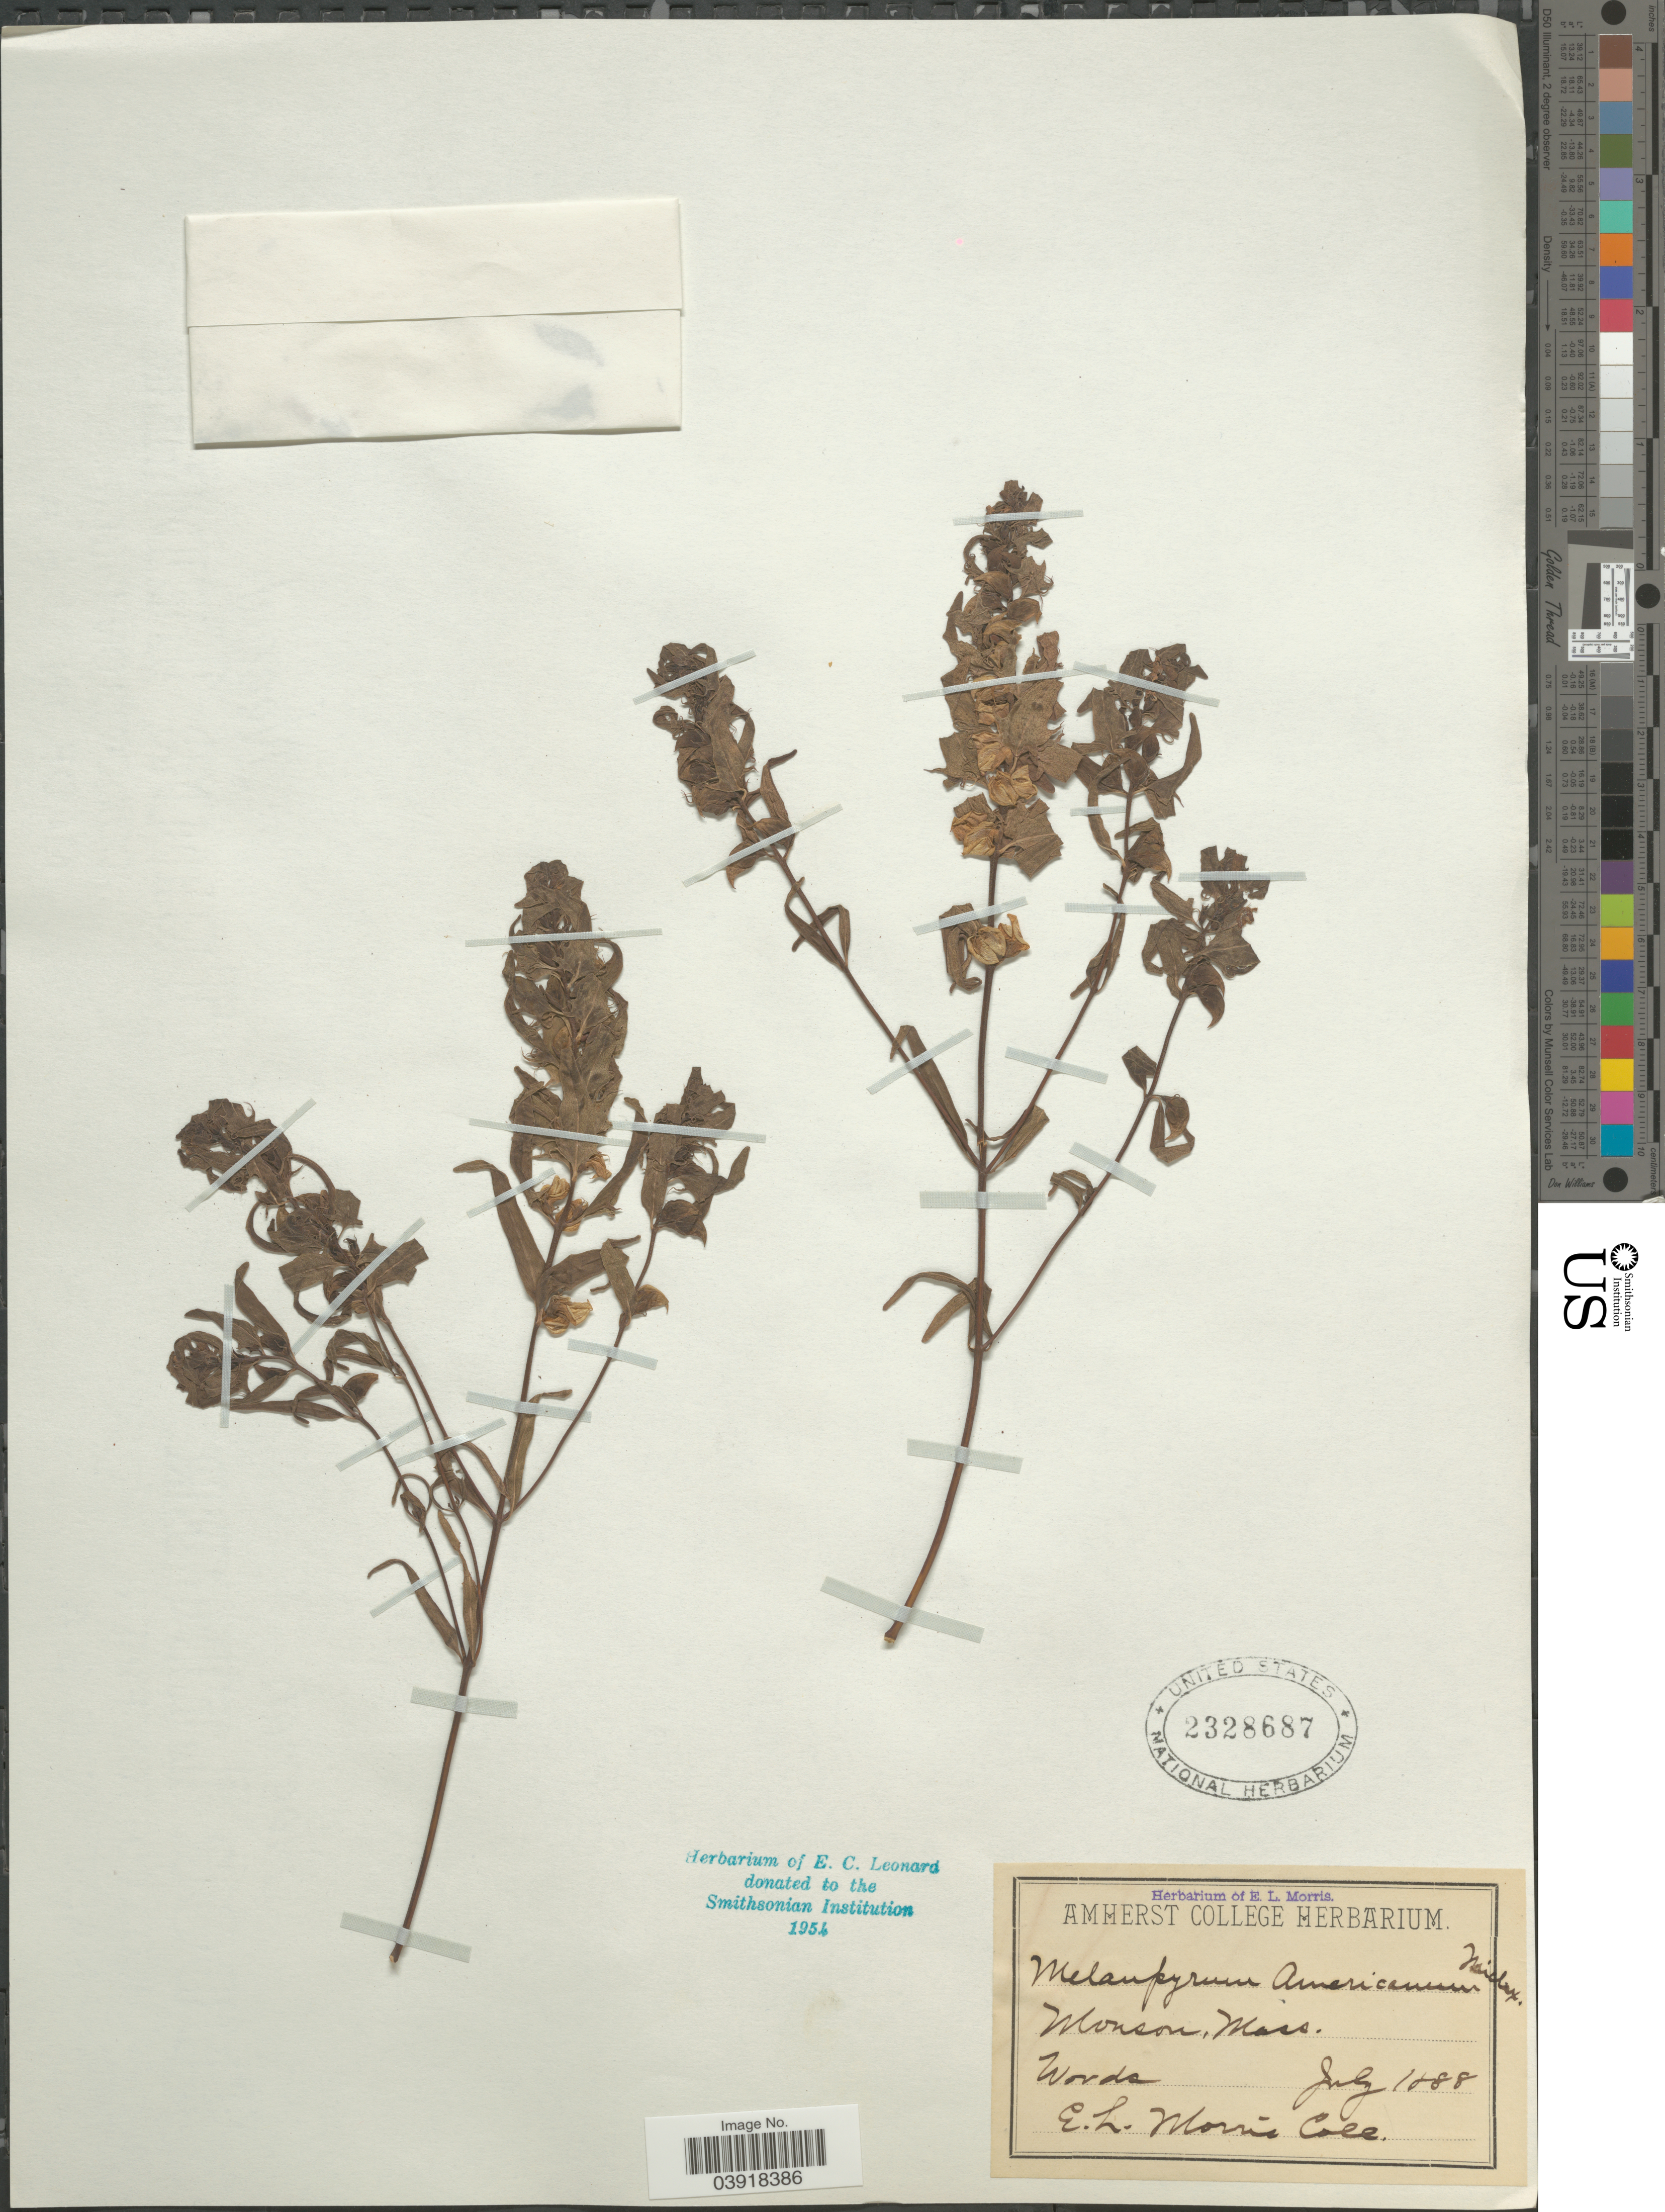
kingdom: Plantae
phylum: Tracheophyta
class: Magnoliopsida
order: Lamiales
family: Orobanchaceae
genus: Melampyrum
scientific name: Melampyrum sp.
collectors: E. Morris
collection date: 1888-07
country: United States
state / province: Massachusetts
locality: Monson.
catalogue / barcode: US 2328687